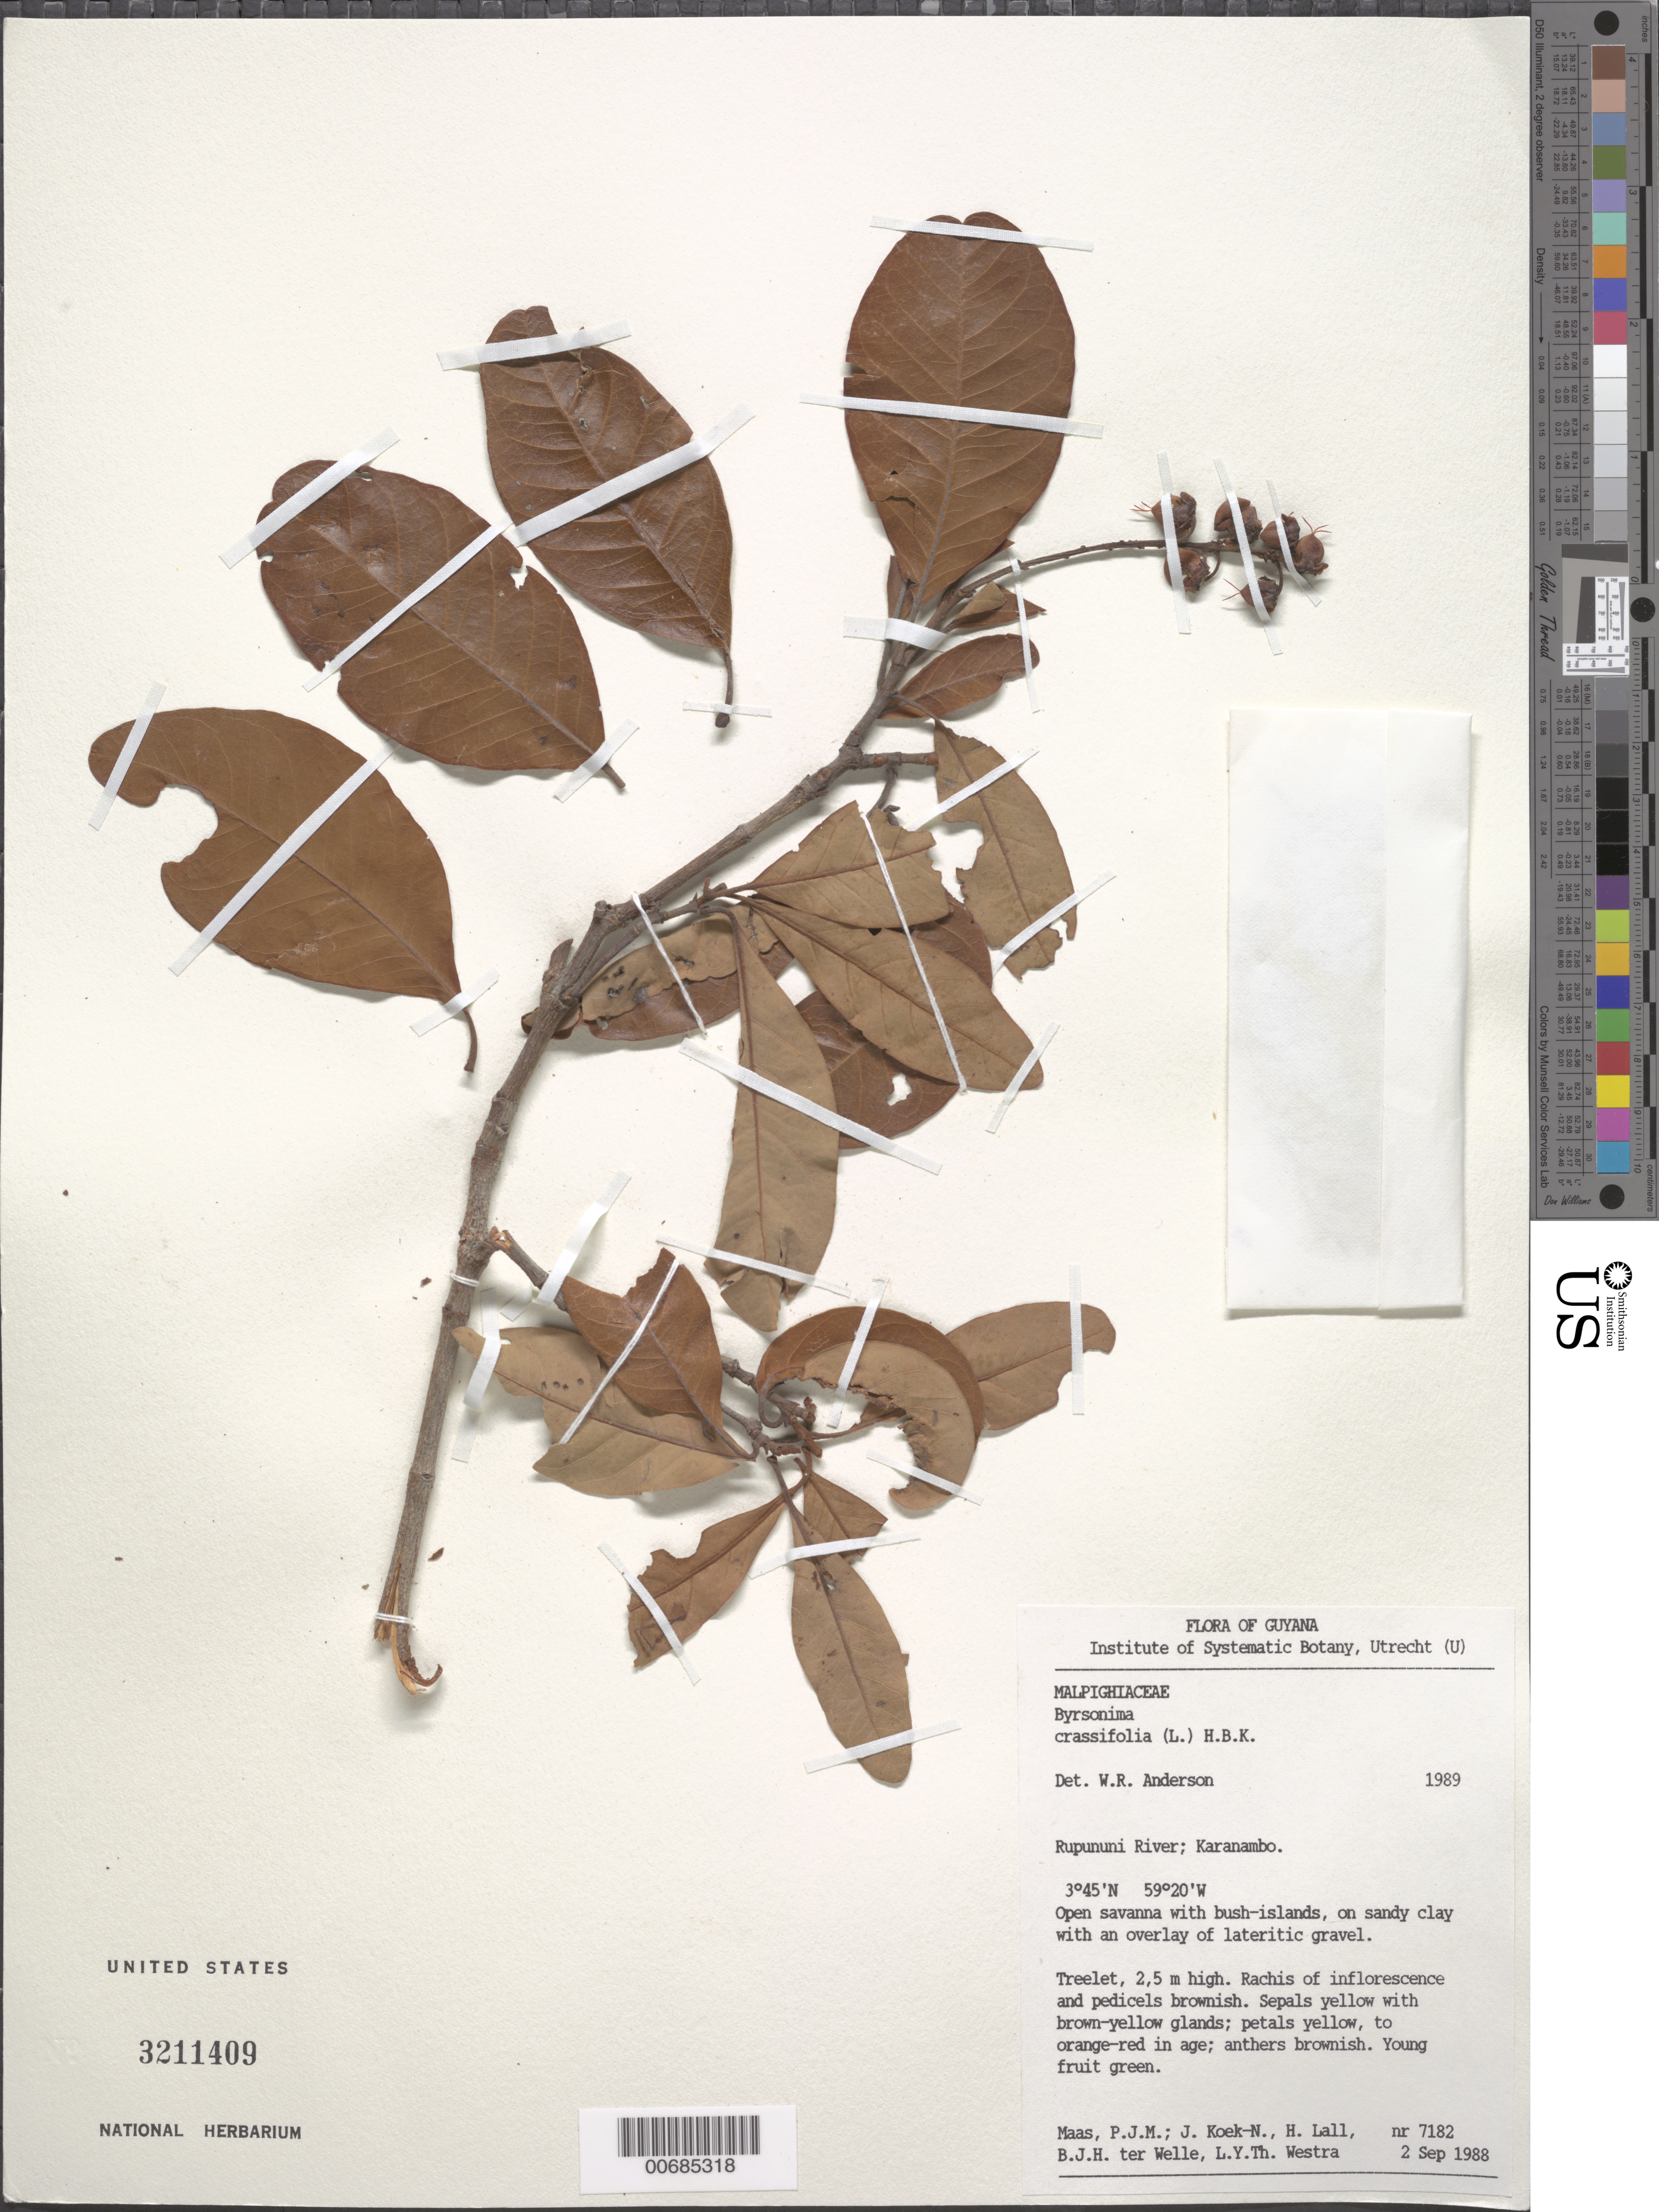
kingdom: Plantae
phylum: Tracheophyta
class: Magnoliopsida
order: Malpighiales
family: Malpighiaceae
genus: Byrsonima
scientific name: Byrsonima crassifolia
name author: (L.) Kunth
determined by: Anderson, W. R., (MICH), University of Michigan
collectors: P. Maas, J. Koek-Noorman, H. Lall, B. Welle & L. Y. T. Westra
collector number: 7182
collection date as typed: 2-Sep-88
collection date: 1988-09-02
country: Guyana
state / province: U. Takutu-U. Essequibo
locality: Karanambo, Rupununi River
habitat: Open savanna with bush-islands, on sandy clay with an overlay of lateritic gravel.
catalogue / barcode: US 3211409